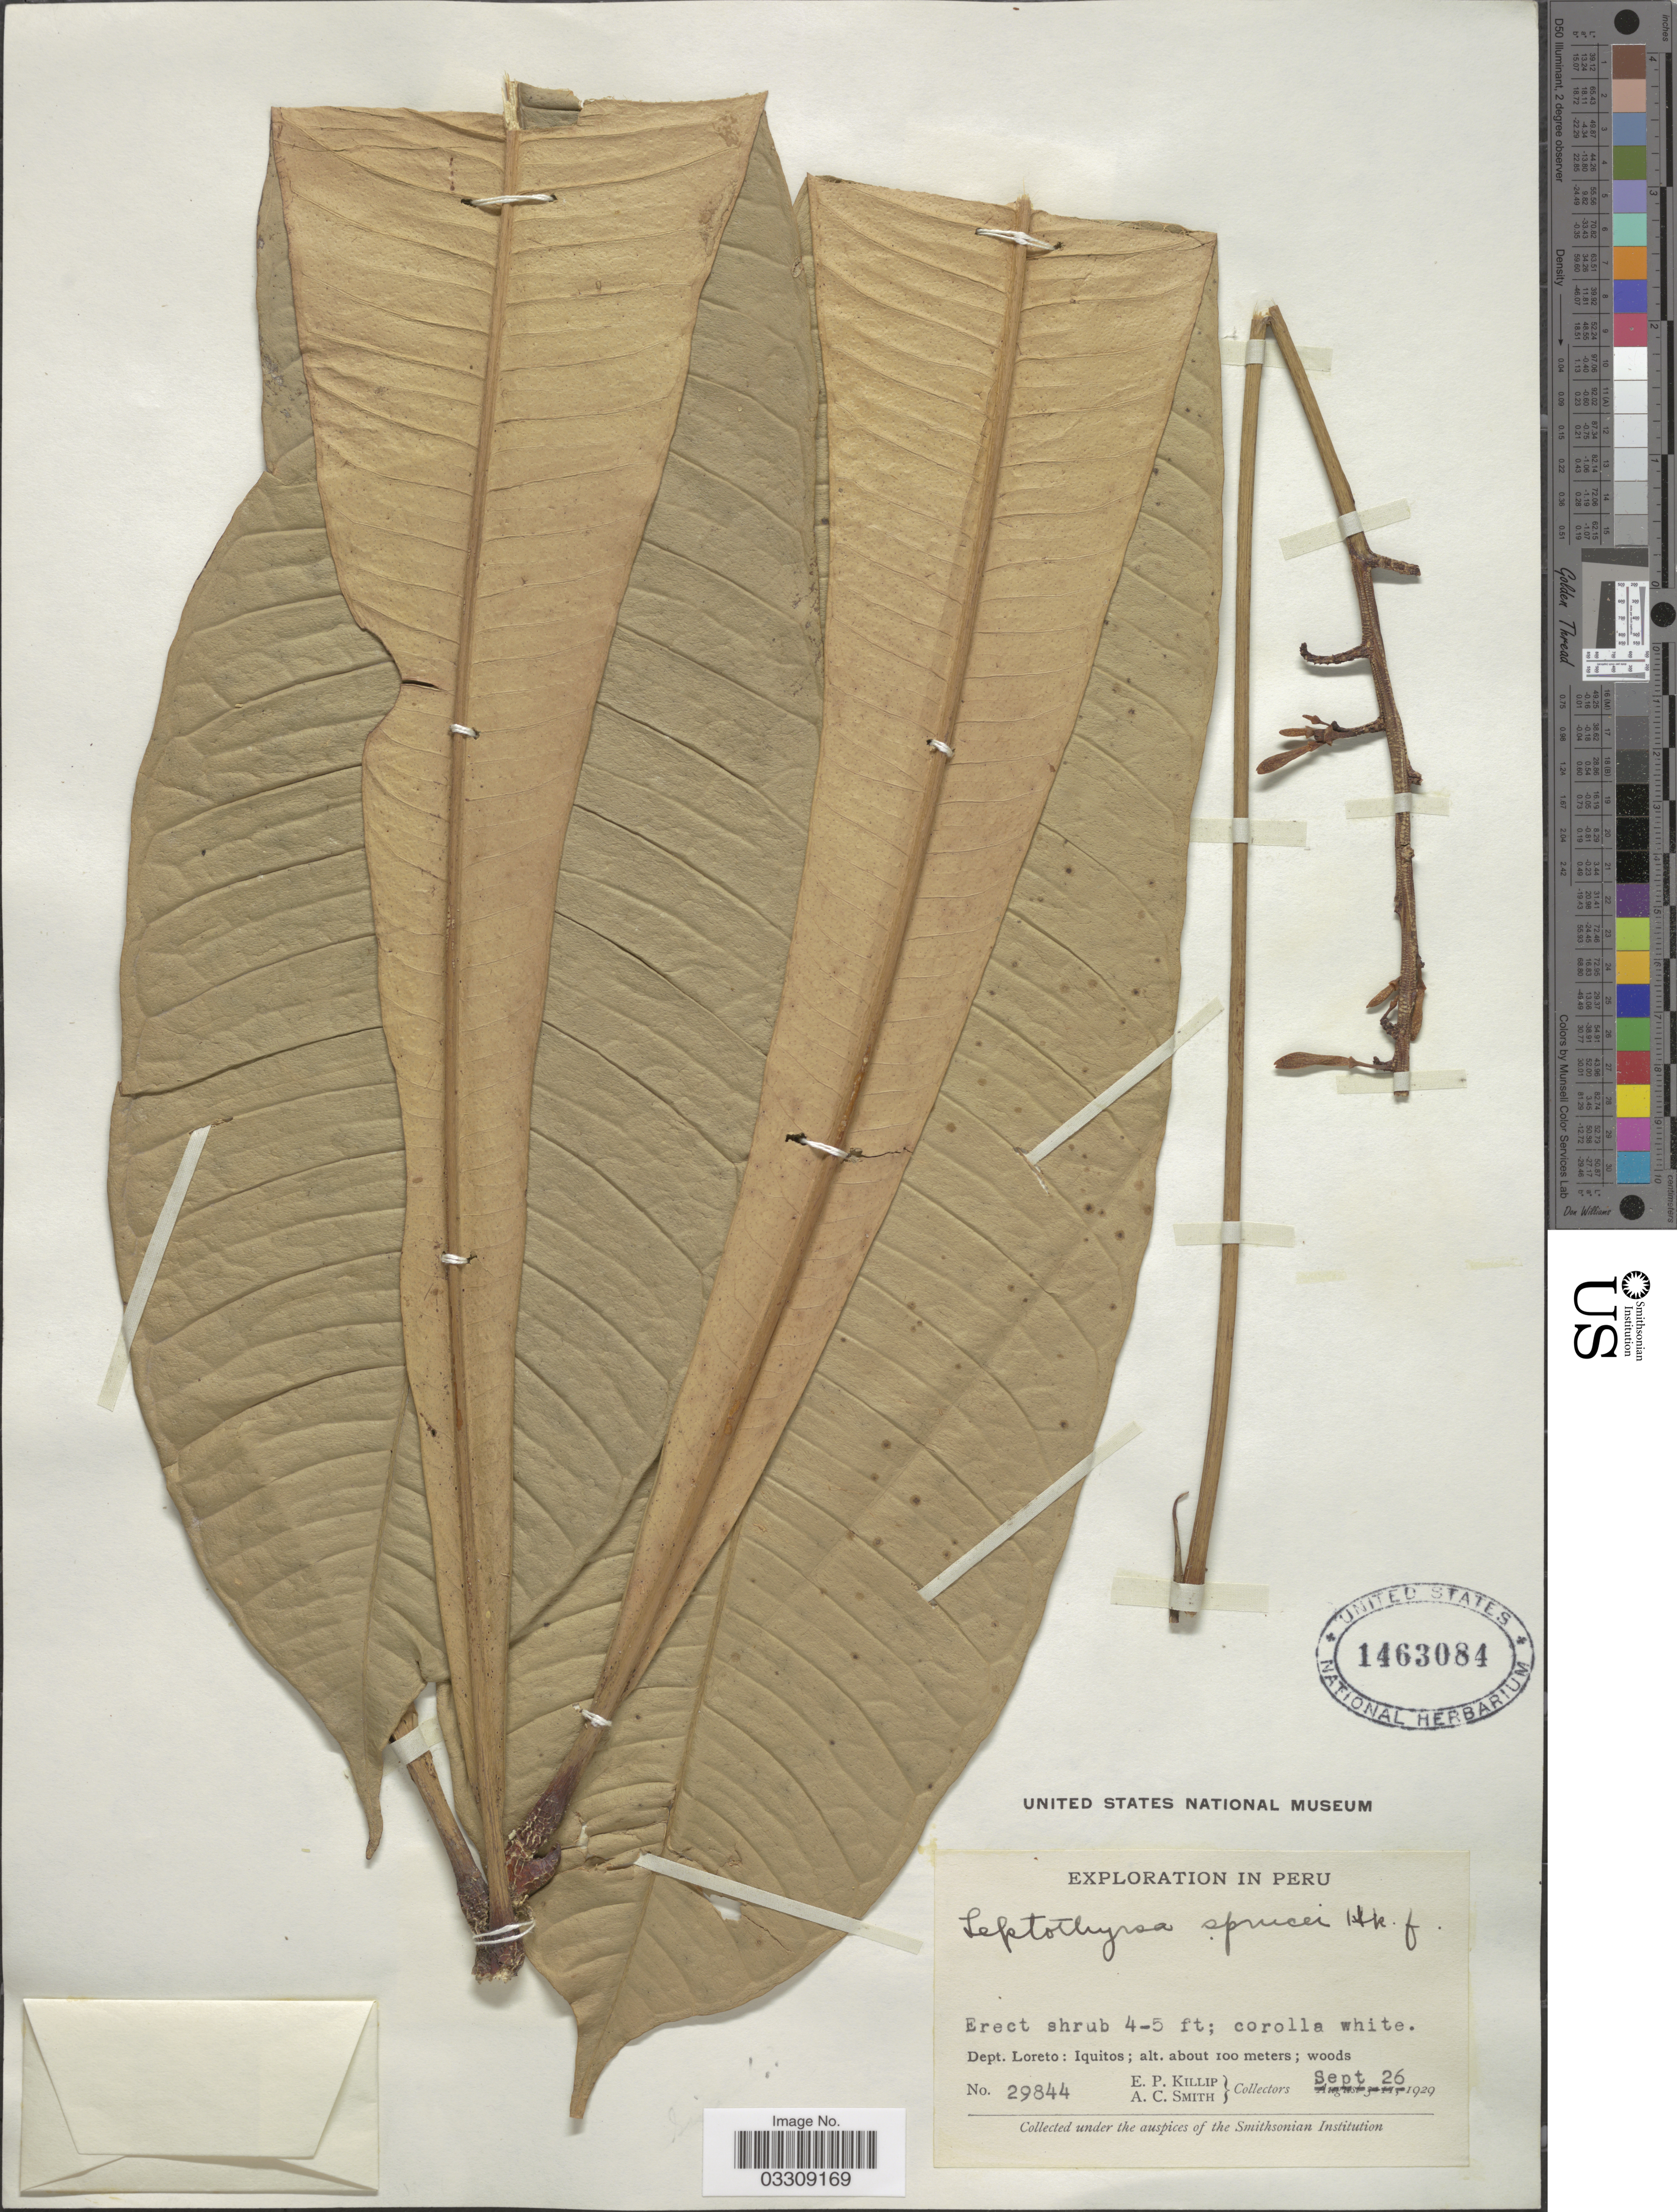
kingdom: Plantae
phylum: Tracheophyta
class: Magnoliopsida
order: Sapindales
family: Rutaceae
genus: Leptothyrsa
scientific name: Leptothyrsa sprucei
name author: Benth. & Hook. f.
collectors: E. P. Killip & A. C. Smith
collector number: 29844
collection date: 1929-09-26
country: Peru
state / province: Loreto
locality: Dept. Loreto: Iquitos.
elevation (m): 100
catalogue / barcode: US 1463084